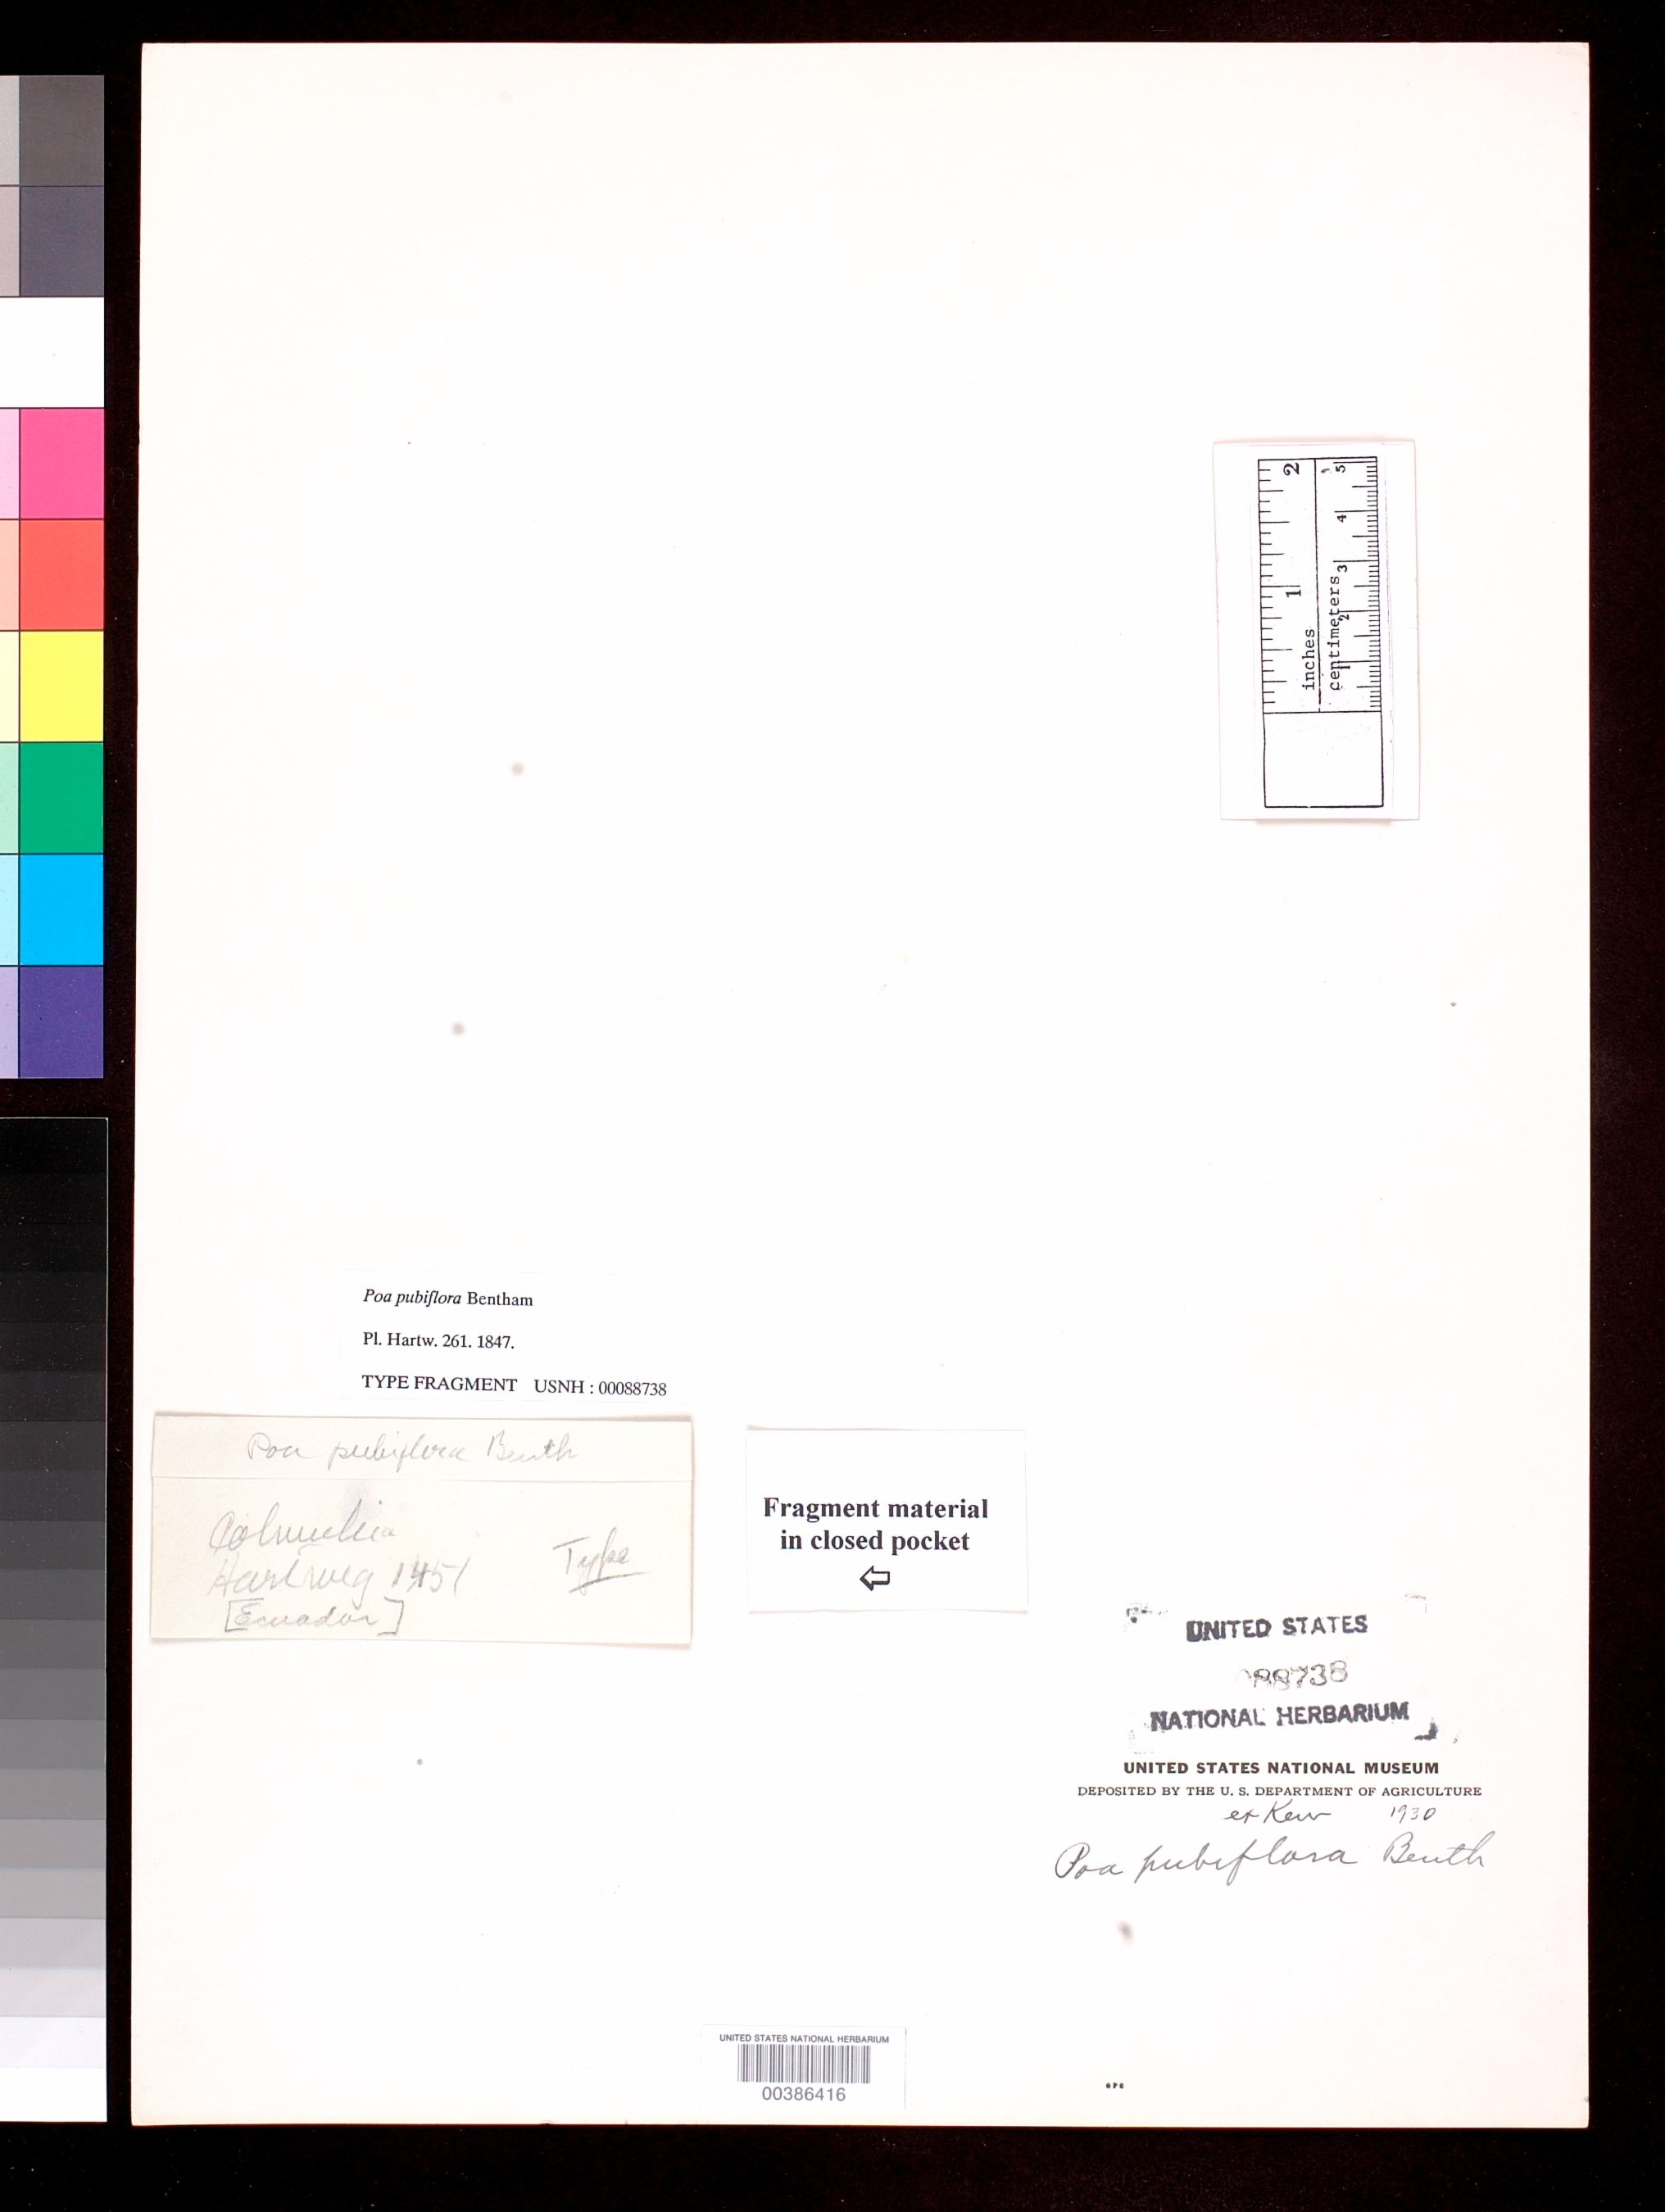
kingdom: Plantae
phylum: Tracheophyta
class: Liliopsida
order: Poales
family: Poaceae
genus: Poa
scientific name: Poa pubiflora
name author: Benth.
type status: Type Fragment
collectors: K. Hartweg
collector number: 1451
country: Ecuador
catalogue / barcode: US 88738